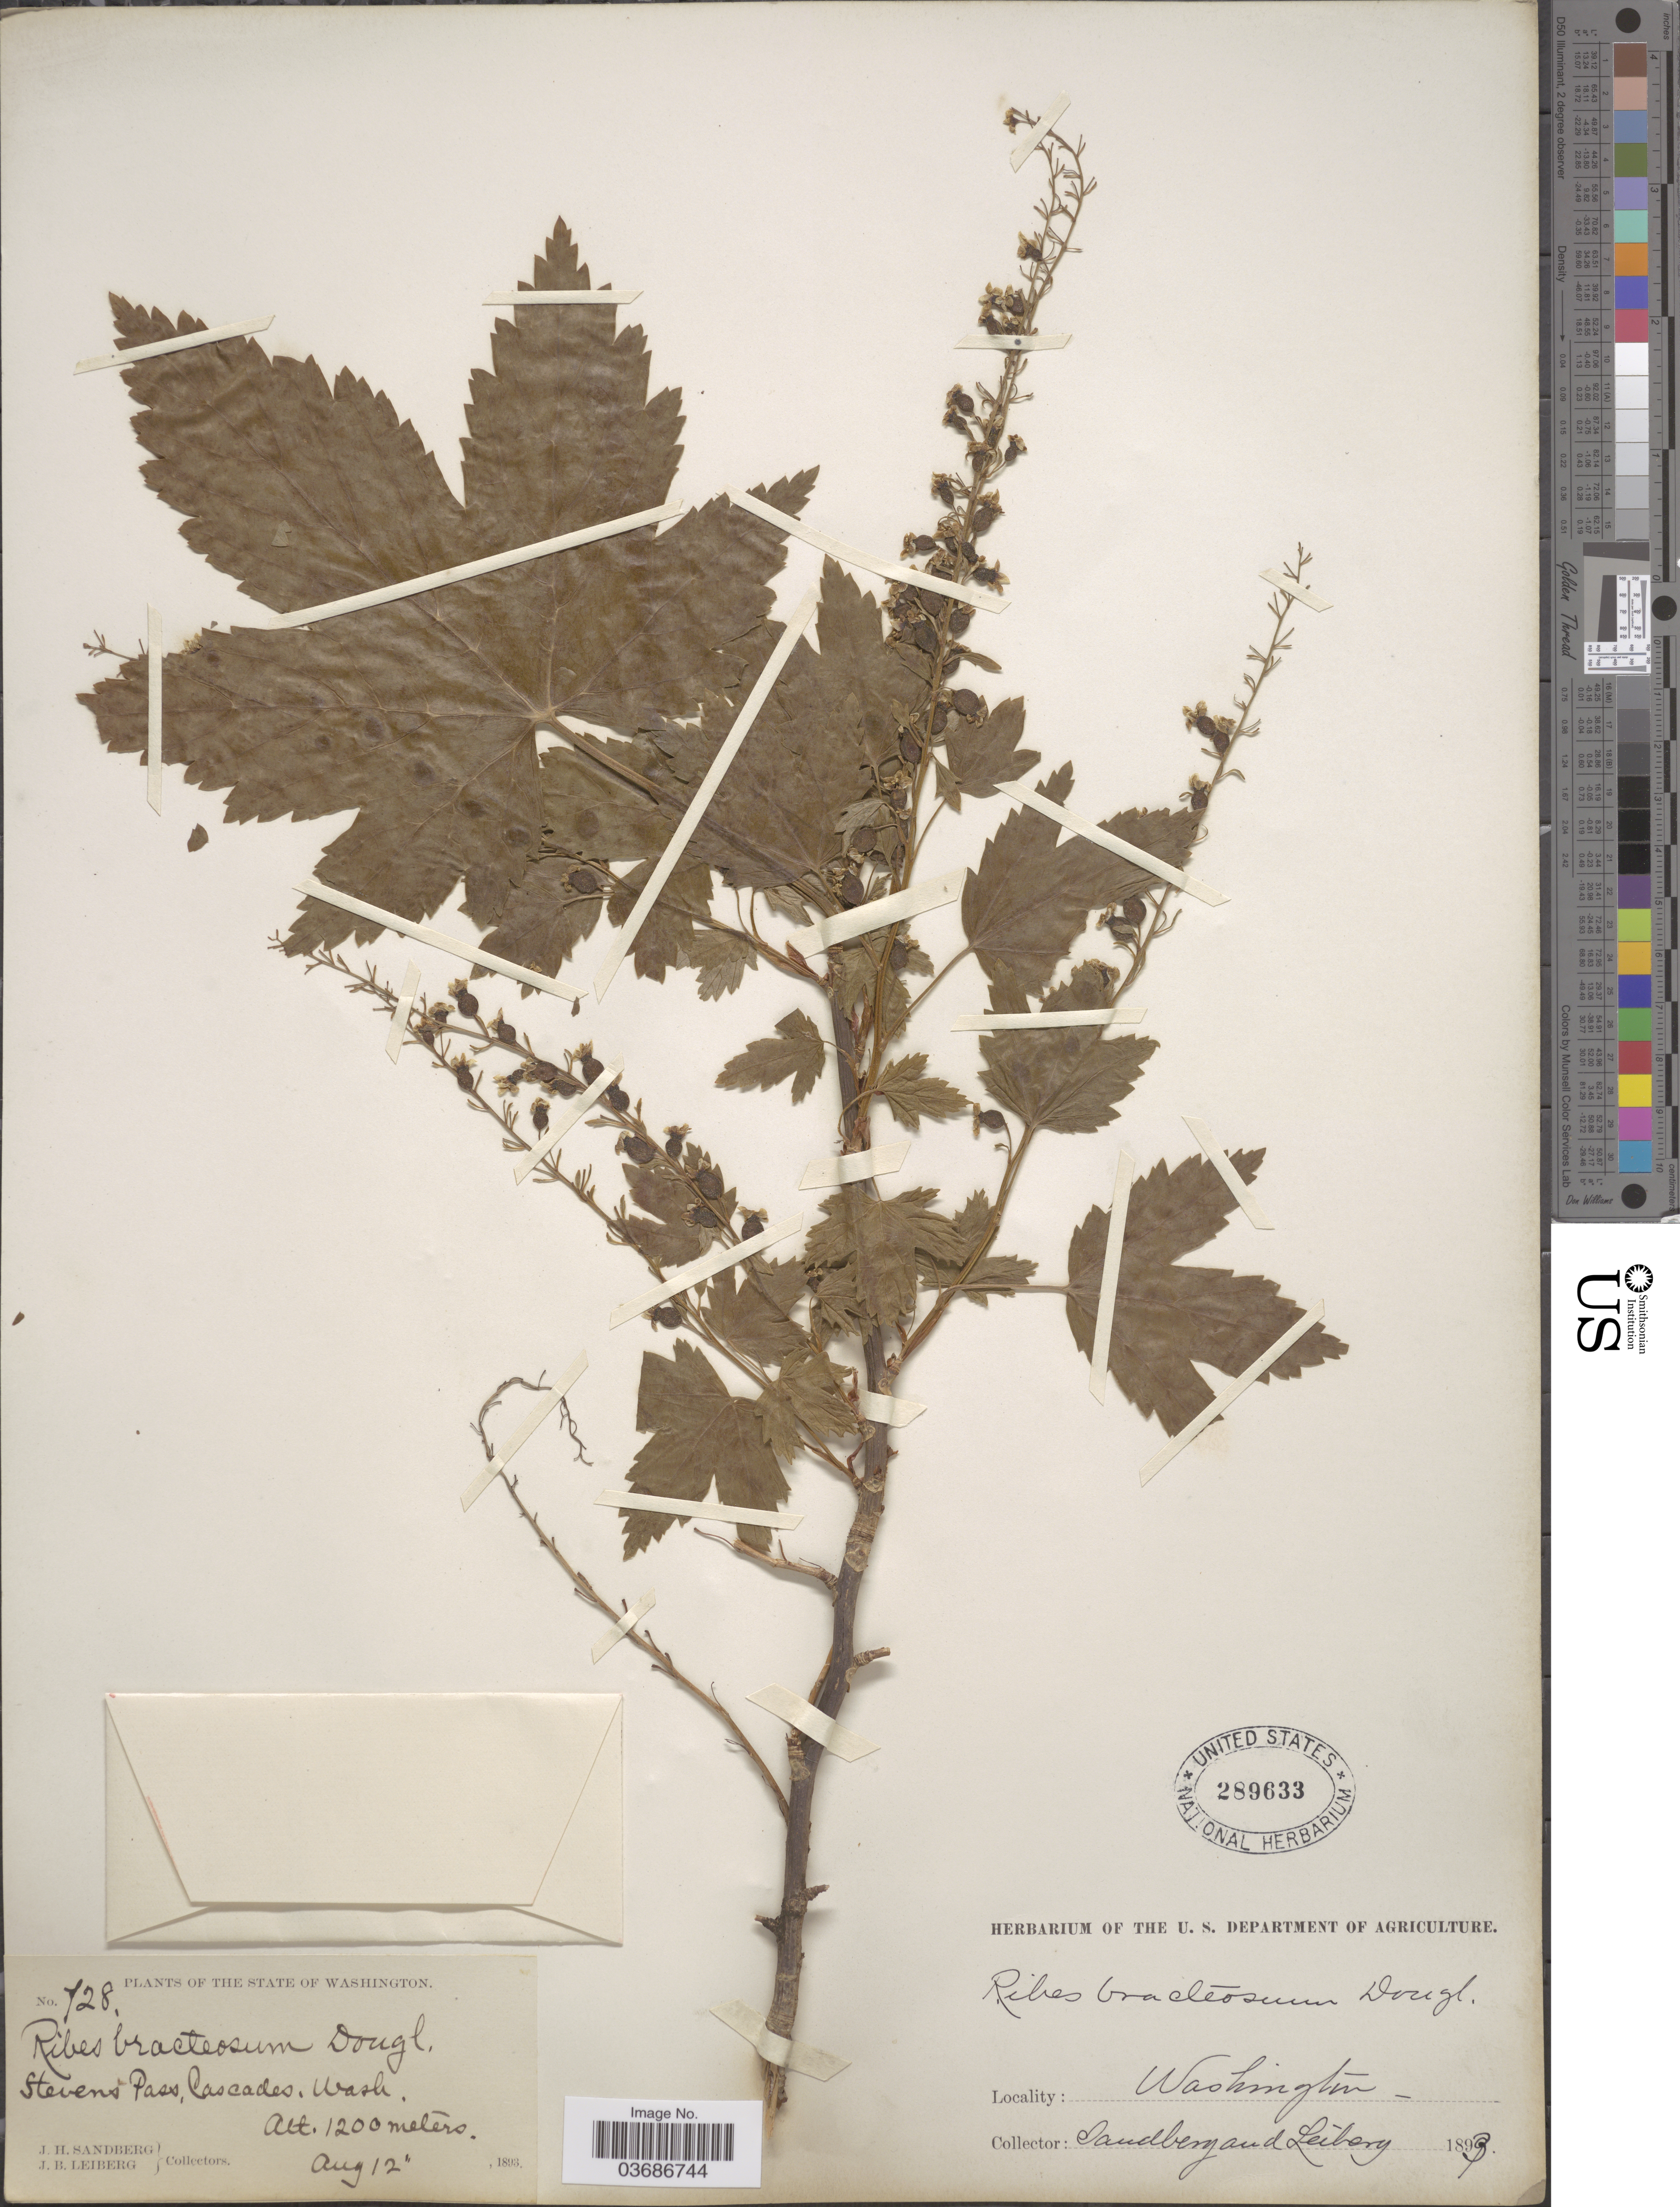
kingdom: Plantae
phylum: Tracheophyta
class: Magnoliopsida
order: Saxifragales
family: Grossulariaceae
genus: Ribes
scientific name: Ribes bracteosum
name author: Douglas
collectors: J. H. Sandberg & J. B. Leiberg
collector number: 728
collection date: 1893-08-12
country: United States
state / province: Washington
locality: Stevens Pass, Cascades.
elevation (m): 1200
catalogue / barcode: US 289633